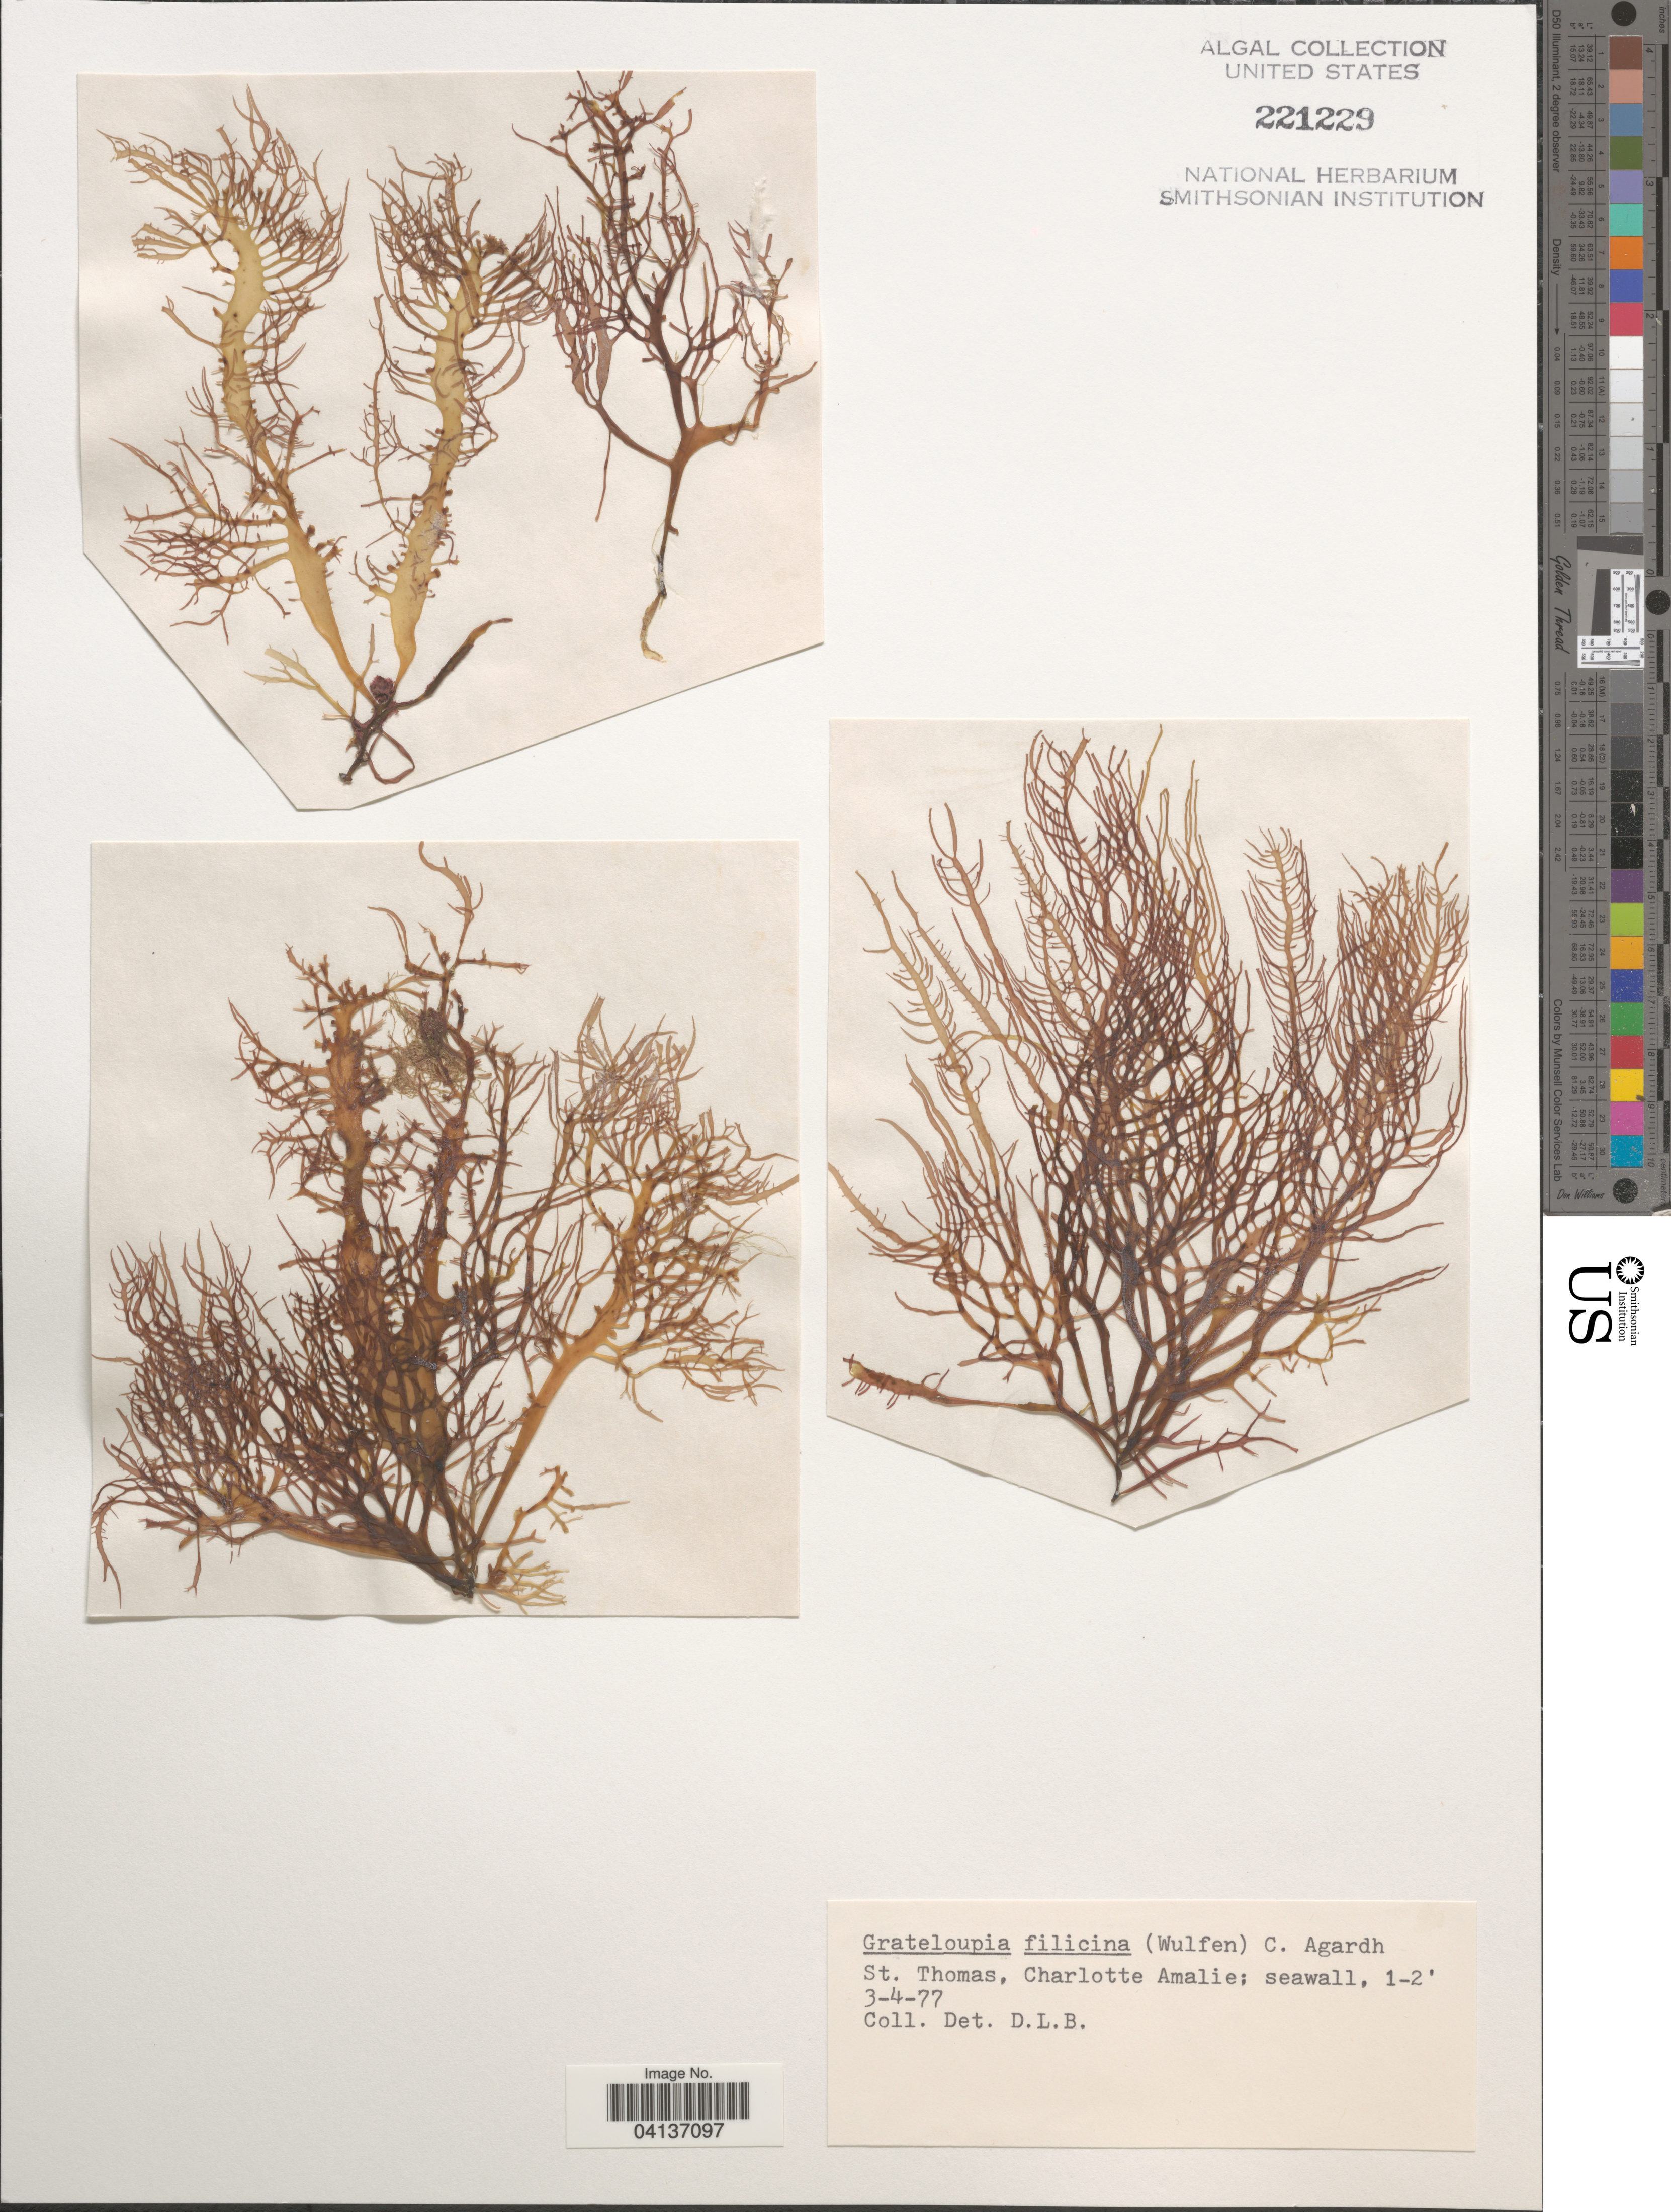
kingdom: Plantae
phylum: Rhodophyta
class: Florideophyceae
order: Halymeniales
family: Halymeniaceae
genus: Grateloupia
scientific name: Grateloupia filicina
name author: (J.V.Lamouroux) C. Agardh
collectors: D. L. B.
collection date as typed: Transcribed d/m/y: 3/4/77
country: U.S. Virgin Islands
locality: St. Thomas, Charlotte Amalie.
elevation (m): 0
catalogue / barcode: US 221229